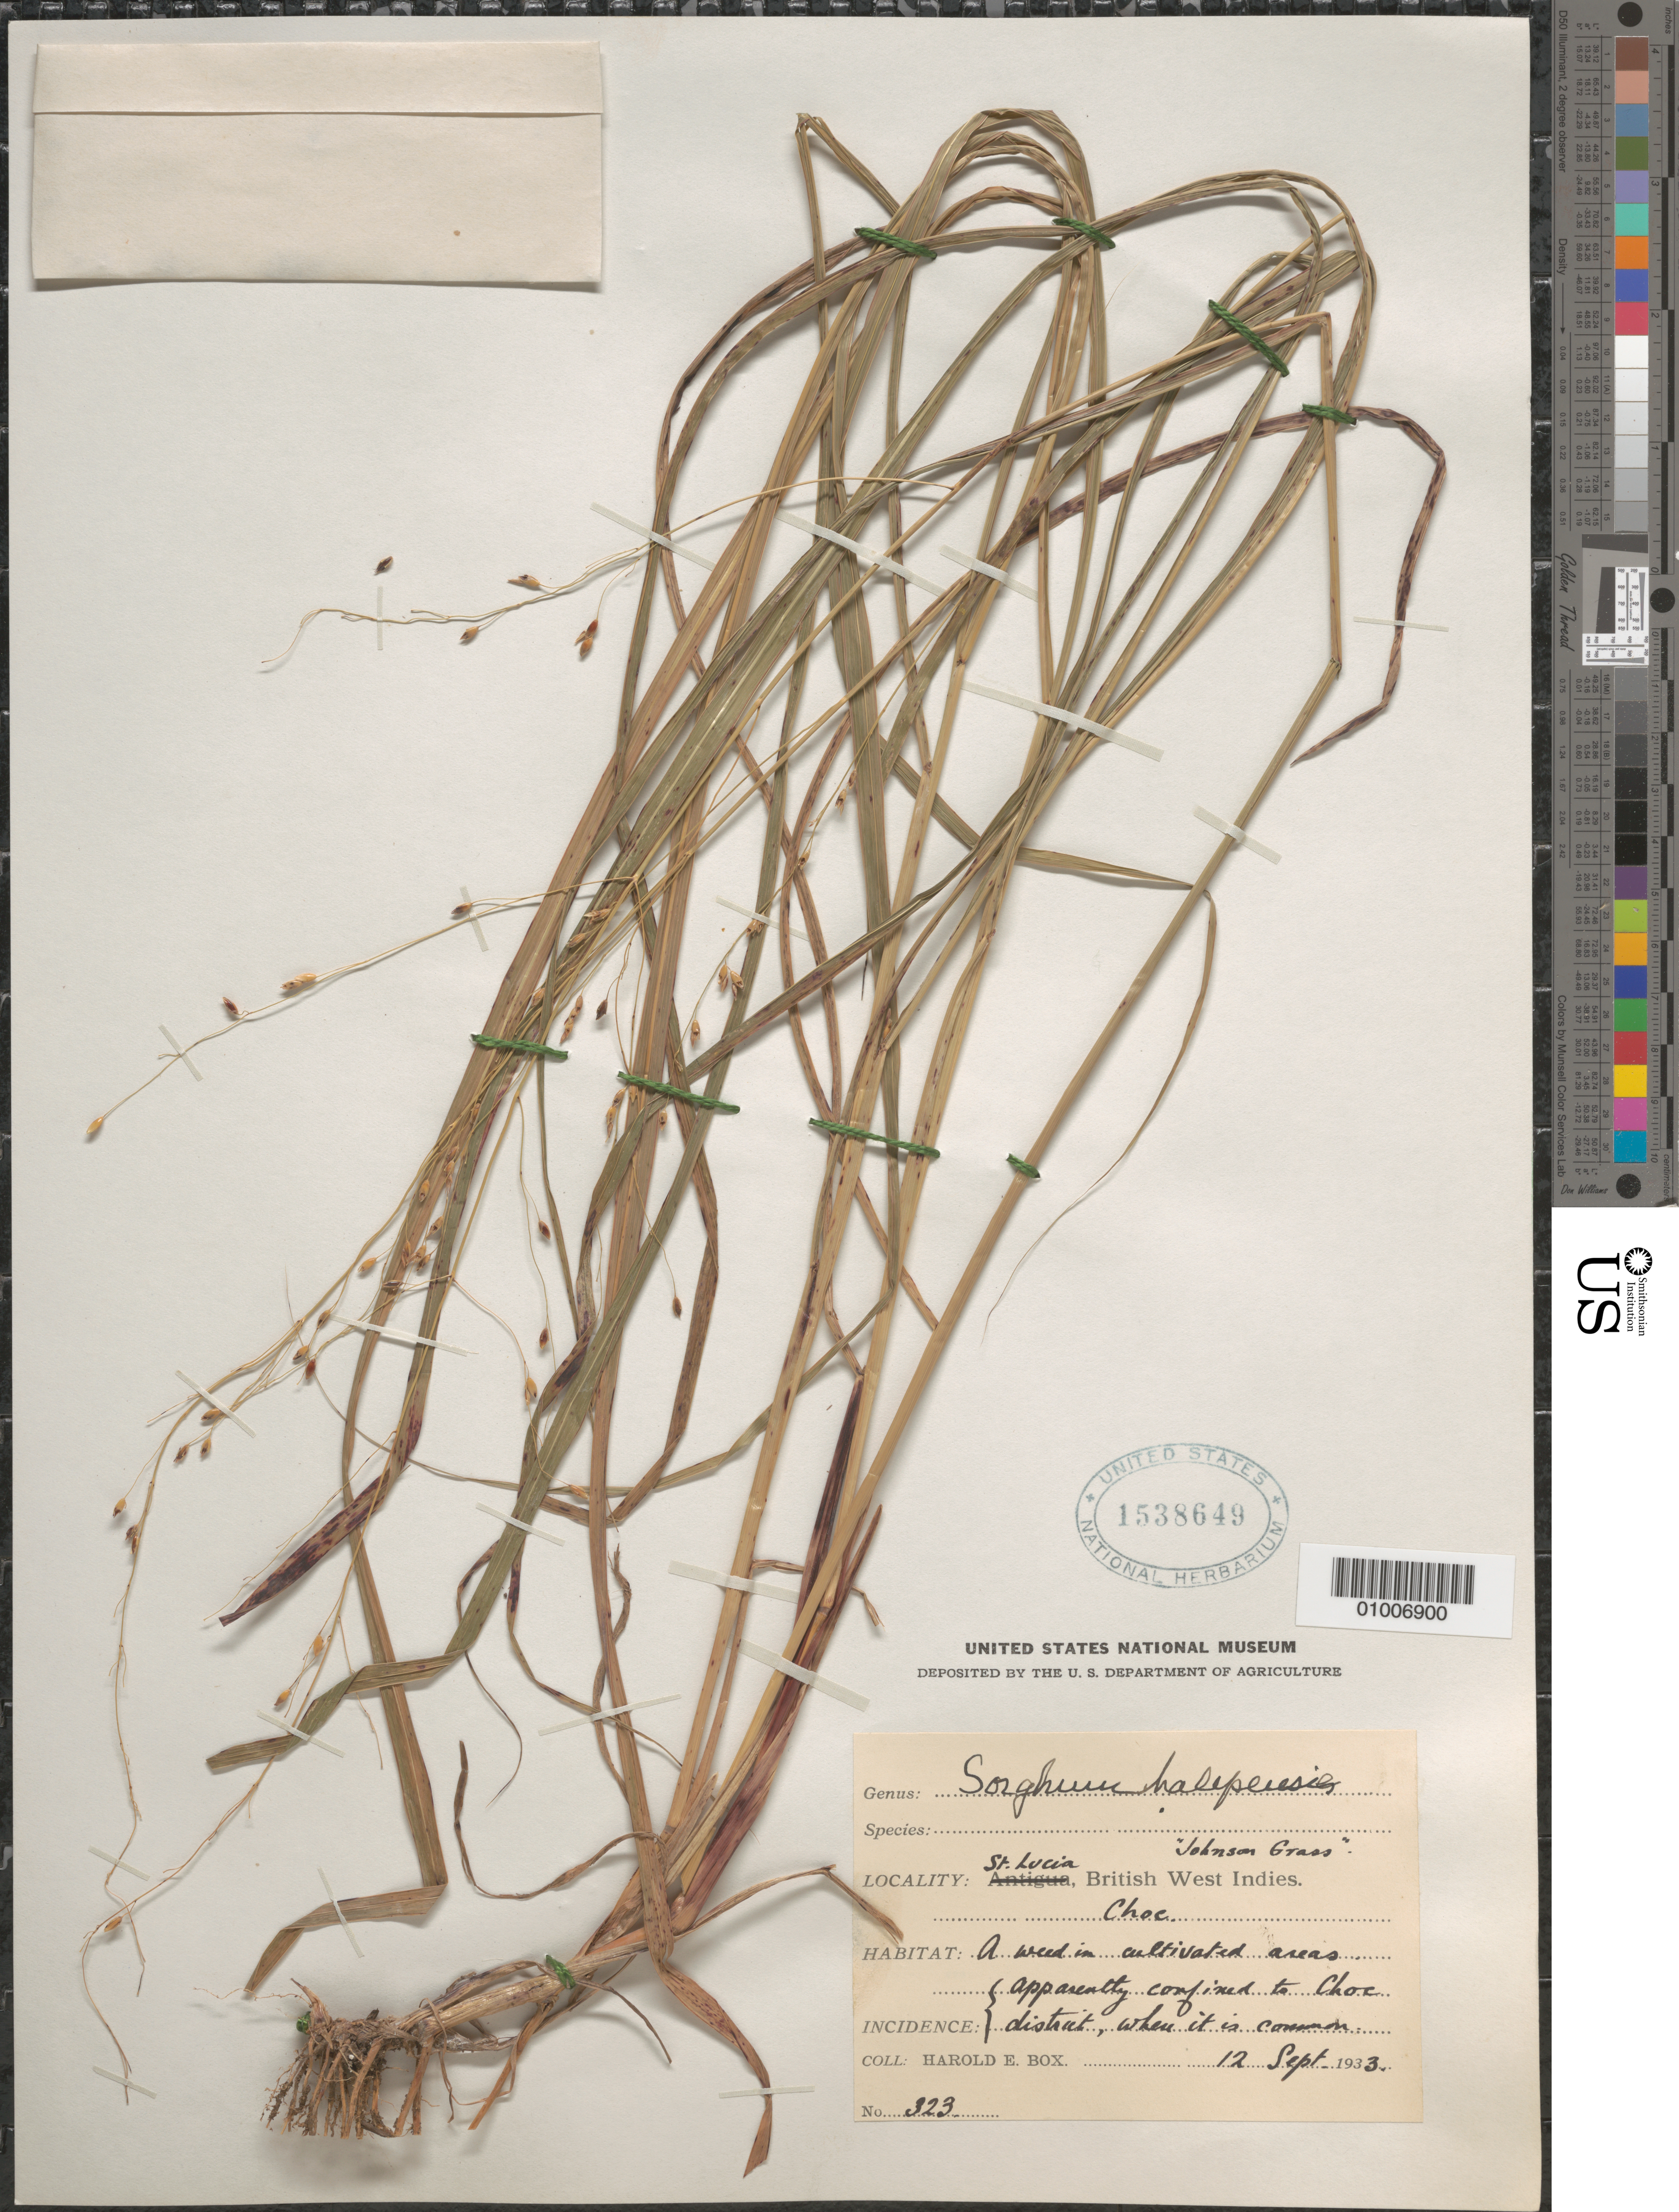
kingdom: Plantae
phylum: Tracheophyta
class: Liliopsida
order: Poales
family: Poaceae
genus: Sorghum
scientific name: Sorghum halepense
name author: (L.) Pers.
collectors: H. E. Box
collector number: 323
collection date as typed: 12 Sep 1933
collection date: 1933-09-12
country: St. Lucia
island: St. Lucia I.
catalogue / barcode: US 1538649